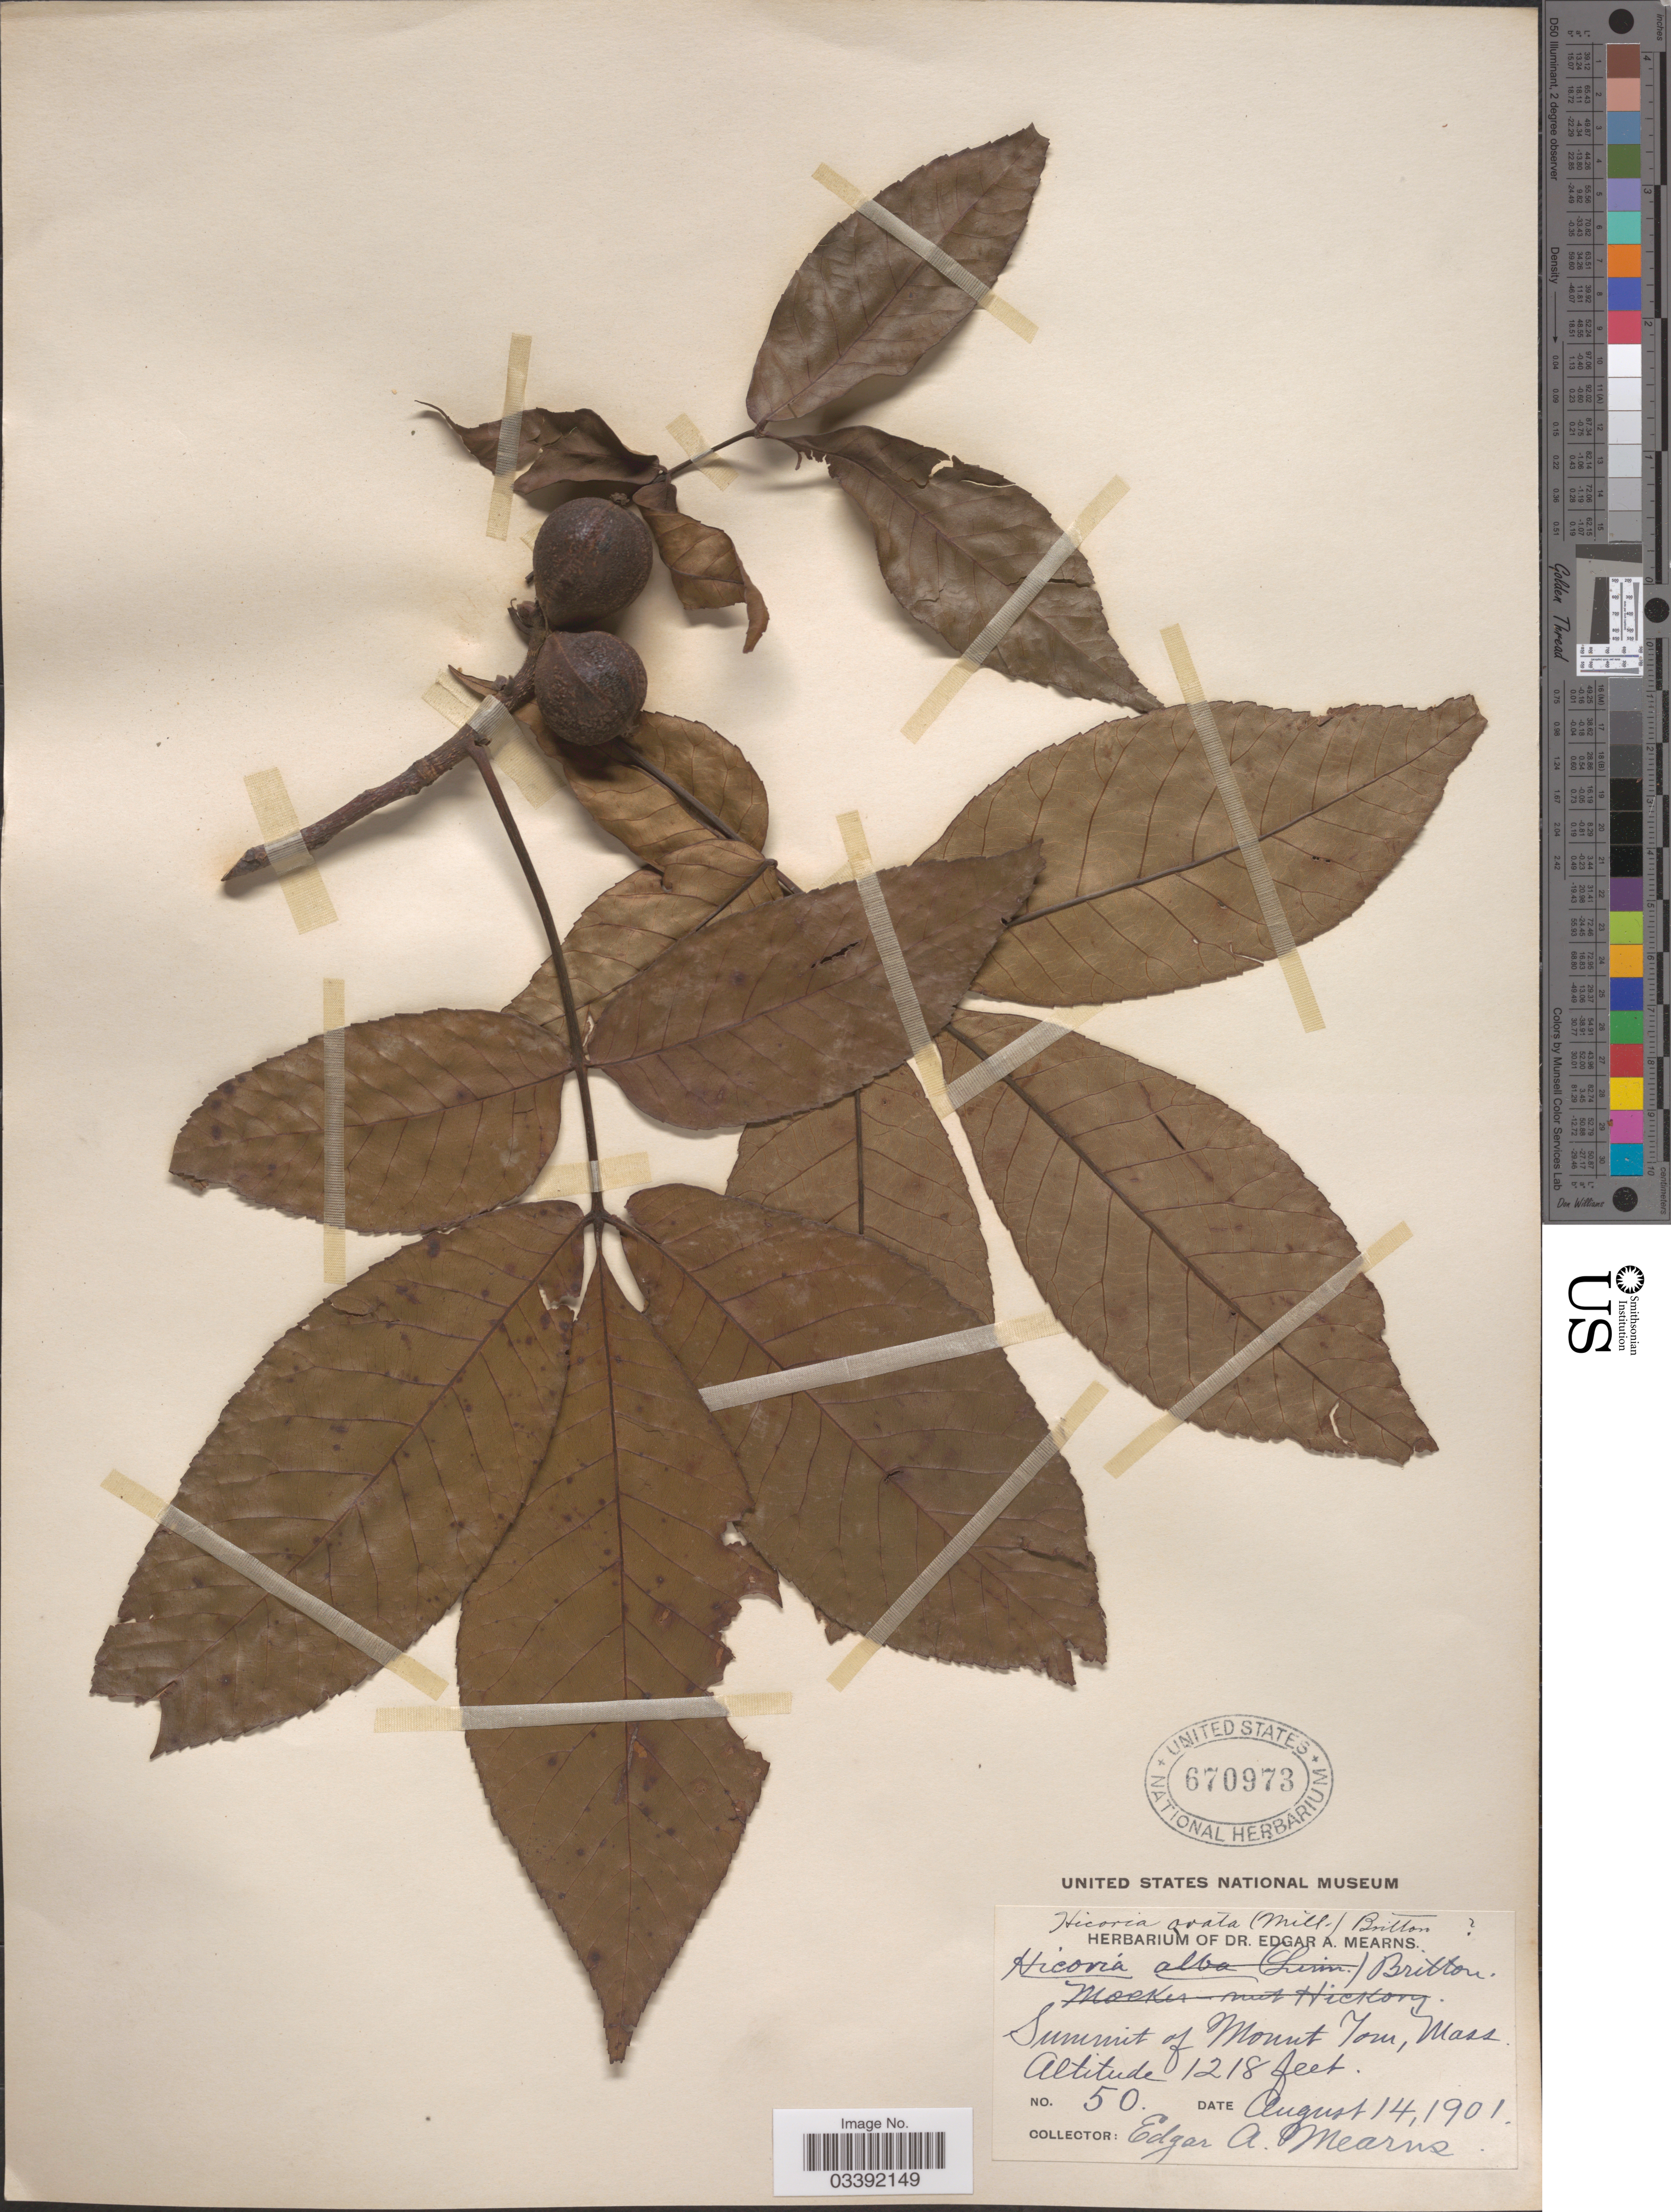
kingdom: Plantae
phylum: Tracheophyta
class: Magnoliopsida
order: Fagales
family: Juglandaceae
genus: Carya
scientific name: Carya ovata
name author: (Mill.) K. Koch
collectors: E. A. Mearns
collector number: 50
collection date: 1901-08-14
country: United States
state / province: Massachusetts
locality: Summit of Mount Tom.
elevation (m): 371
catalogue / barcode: US 670973